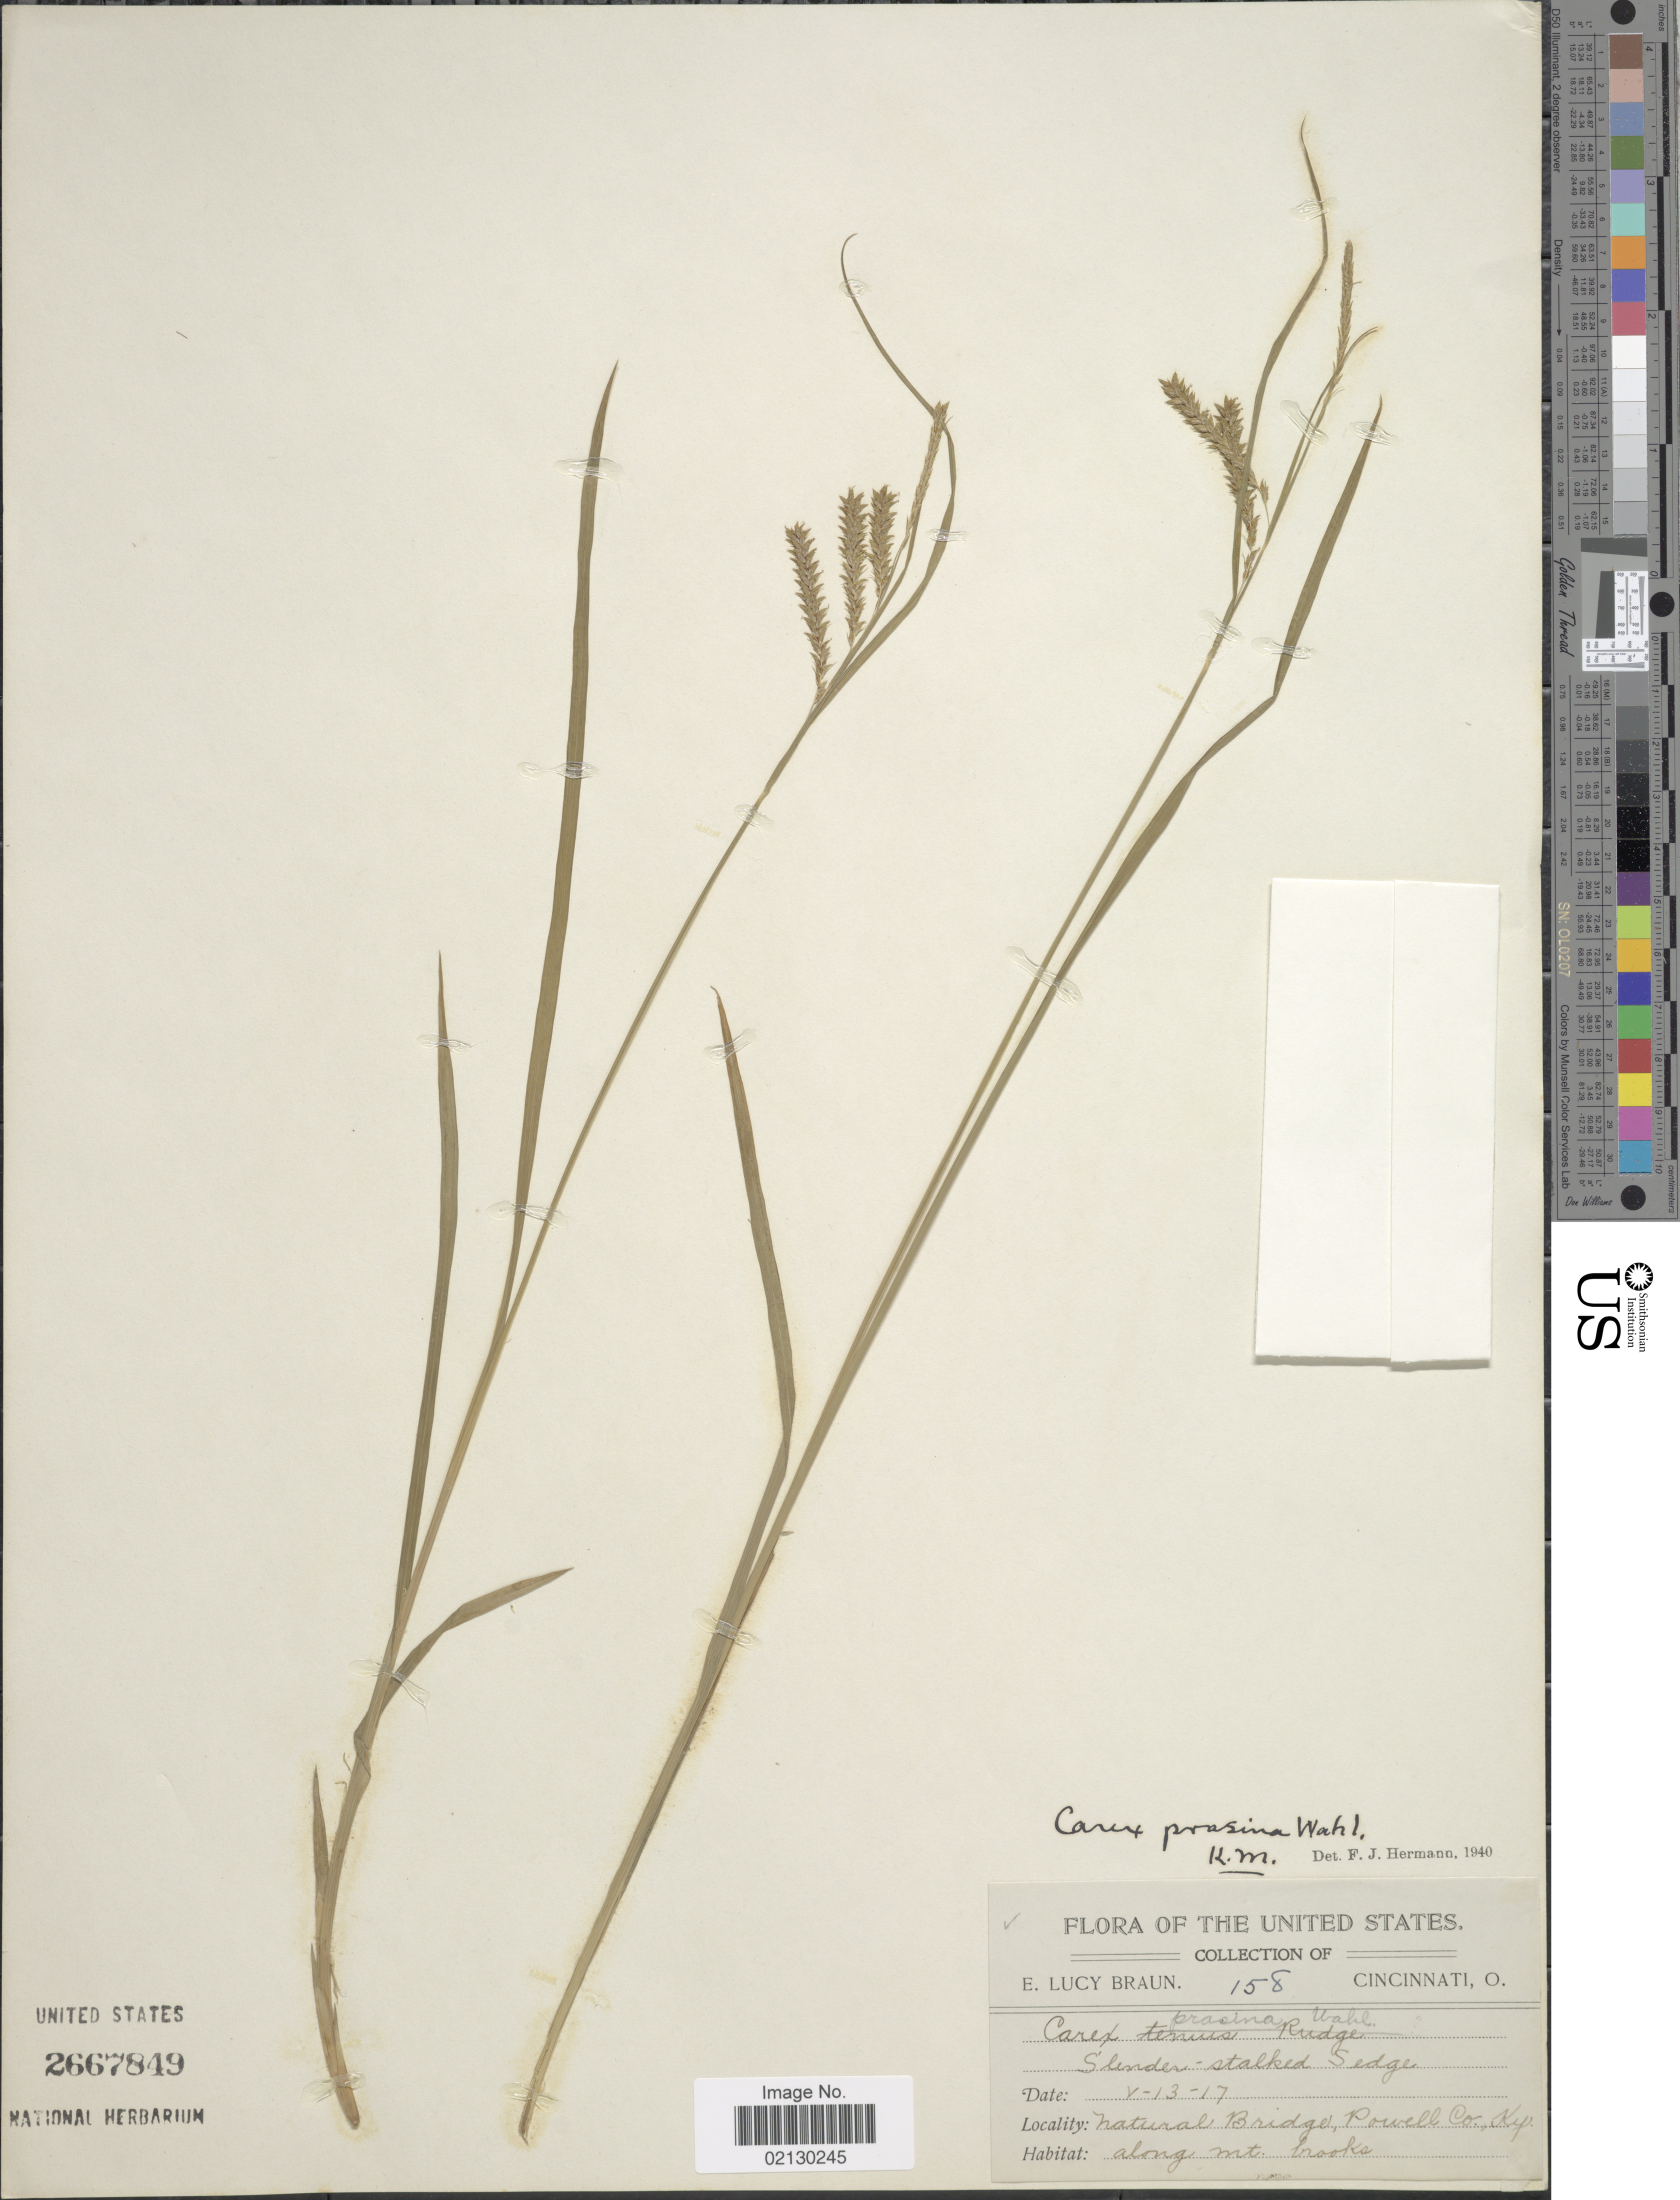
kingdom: Plantae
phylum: Tracheophyta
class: Liliopsida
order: Poales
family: Cyperaceae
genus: Carex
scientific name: Carex prasina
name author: Wahlenb.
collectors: E. L. Braun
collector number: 158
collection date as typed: Transcribed d/m/y: 13/5/17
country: United States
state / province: Kentucky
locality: Natural Bridge Powell Co. Along mt. brooks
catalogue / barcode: US 2667849